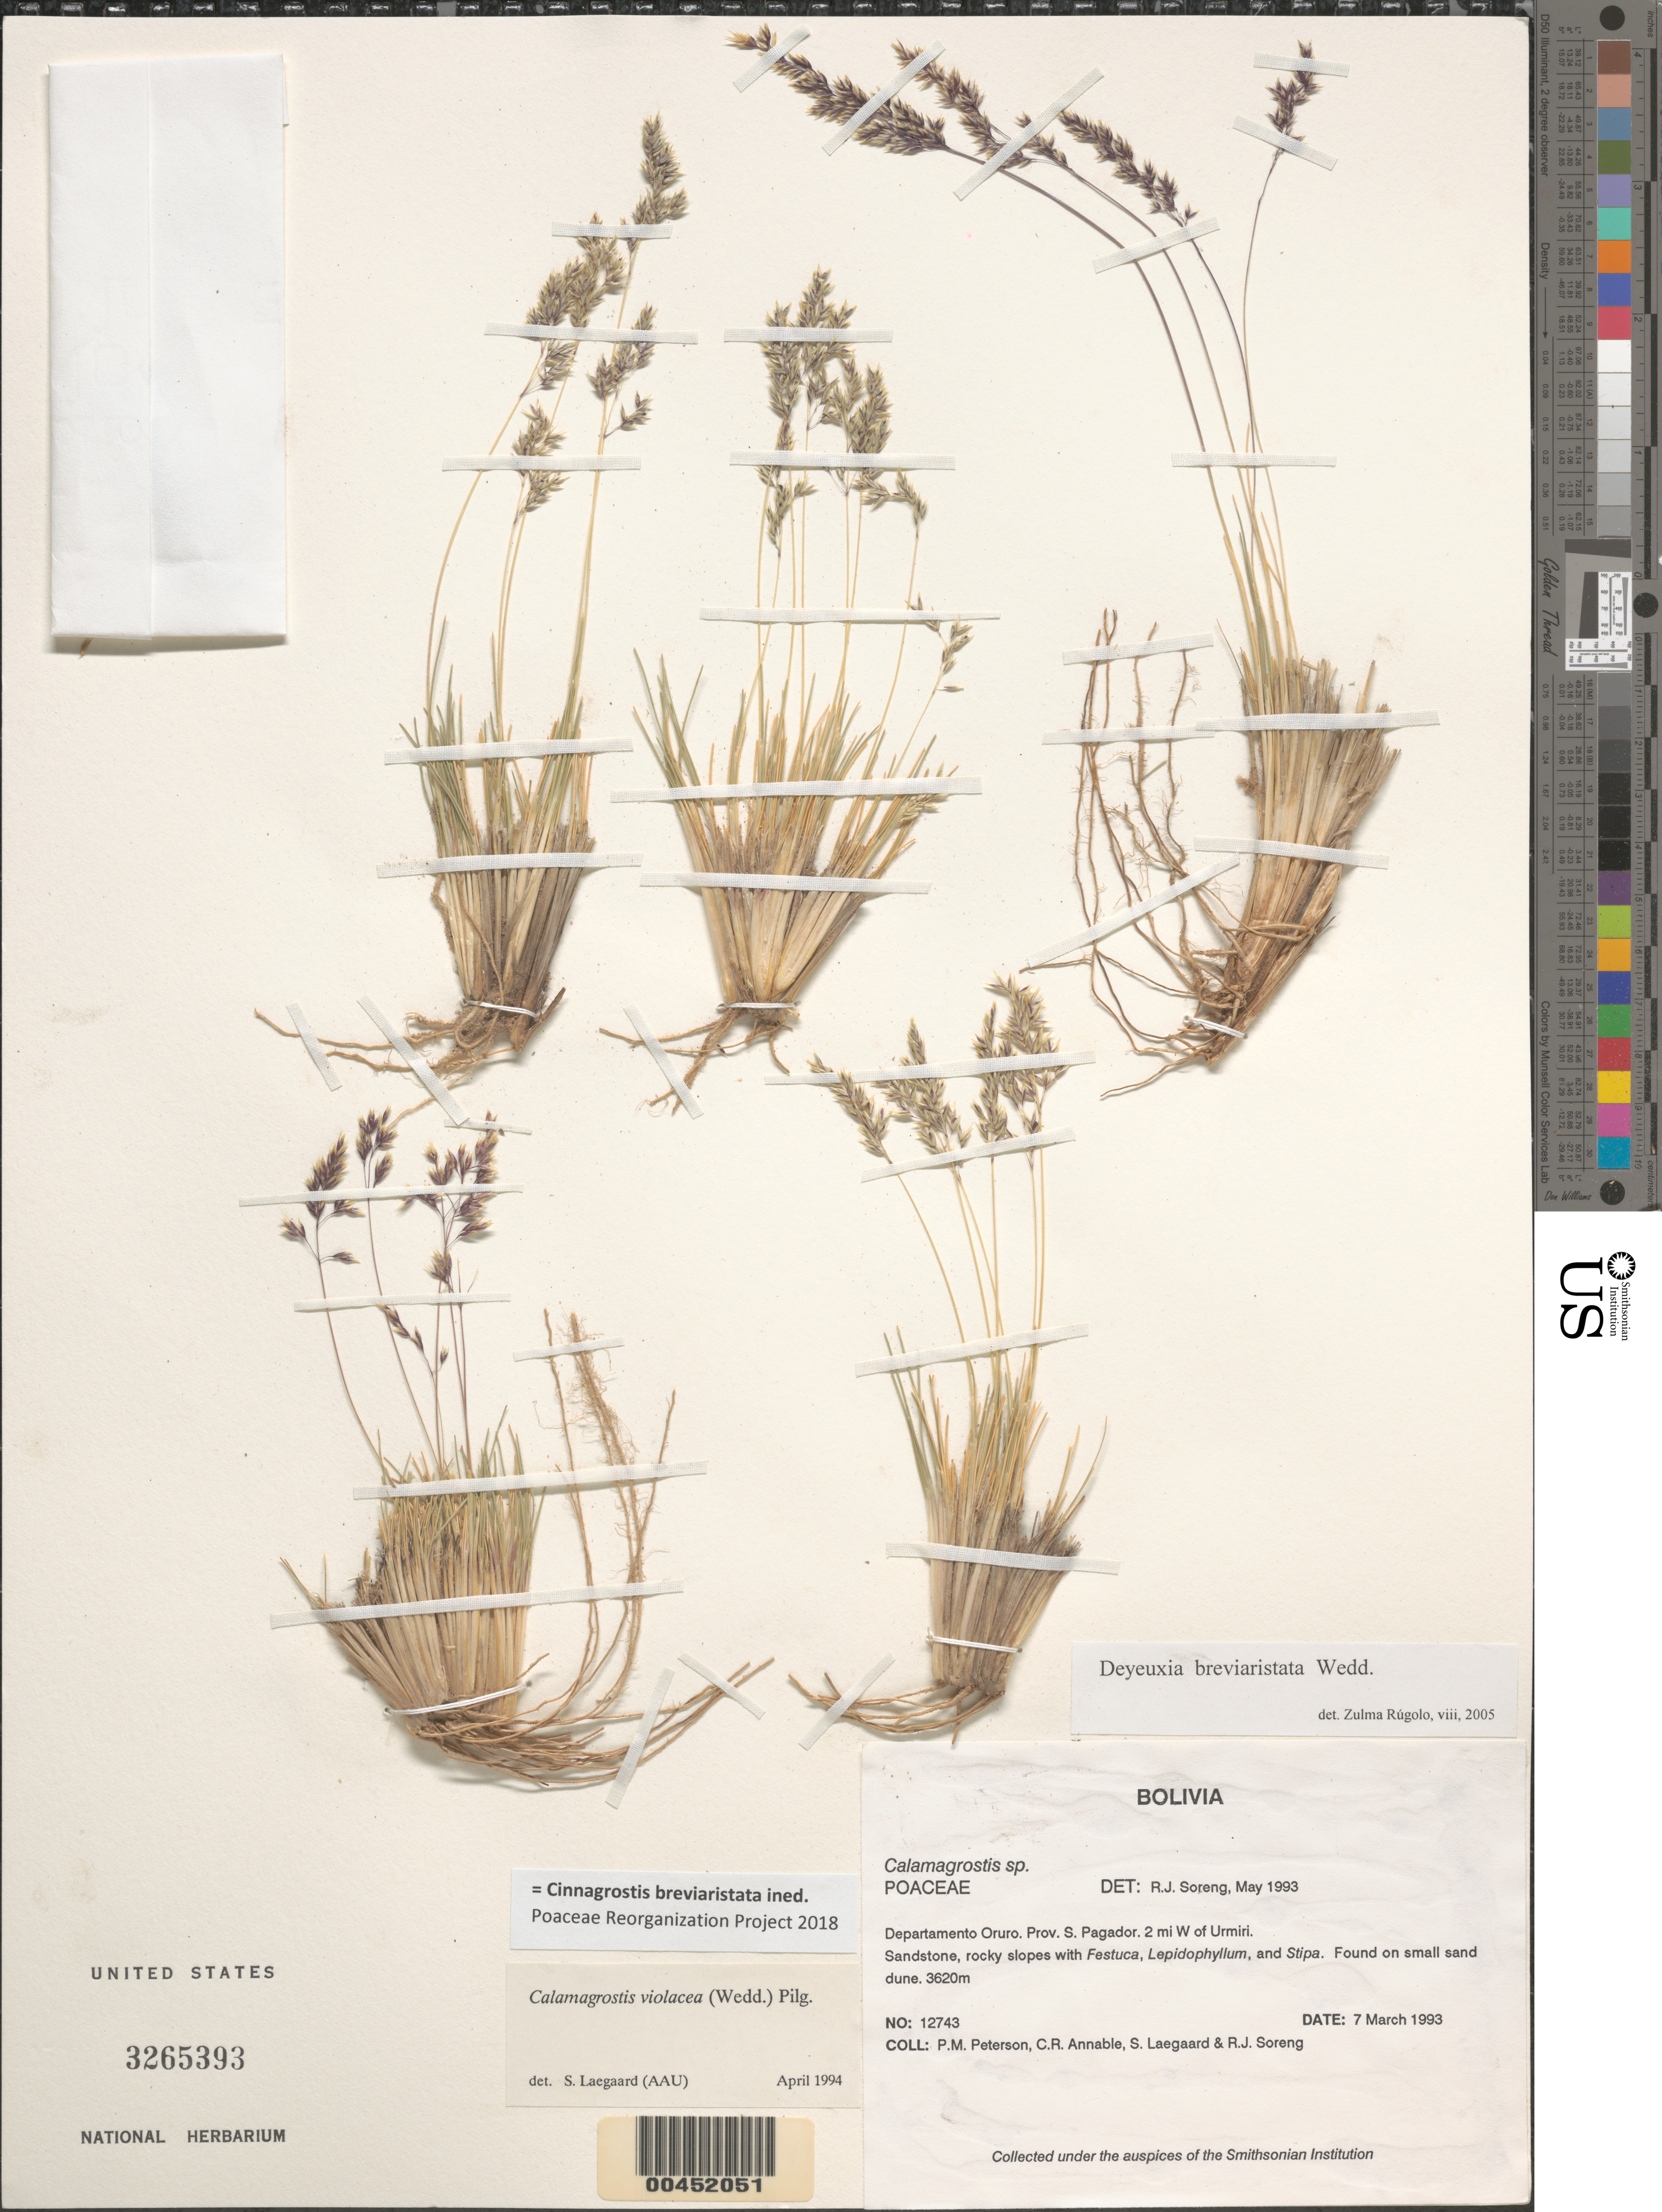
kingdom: Plantae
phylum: Tracheophyta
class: Liliopsida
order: Poales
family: Poaceae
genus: Cinnagrostis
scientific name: Cinnagrostis breviaristata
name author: (Wedd.) P.M. Peterson et al.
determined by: Poaceae Reorganization Project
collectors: P. M. Peterson, C. R. Annable, S. Lægaard & R. J. Soreng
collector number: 12743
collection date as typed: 07 Mar 1993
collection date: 1993-03-07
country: Bolivia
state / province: Oruro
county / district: Sebastián Pagador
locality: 2 mi W ofUrmiri.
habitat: Sandstone, rocky slopes with Festuca, Lepidophyllum, and Stipa. Found on small sand dune.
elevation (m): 3620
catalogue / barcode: US 3265393